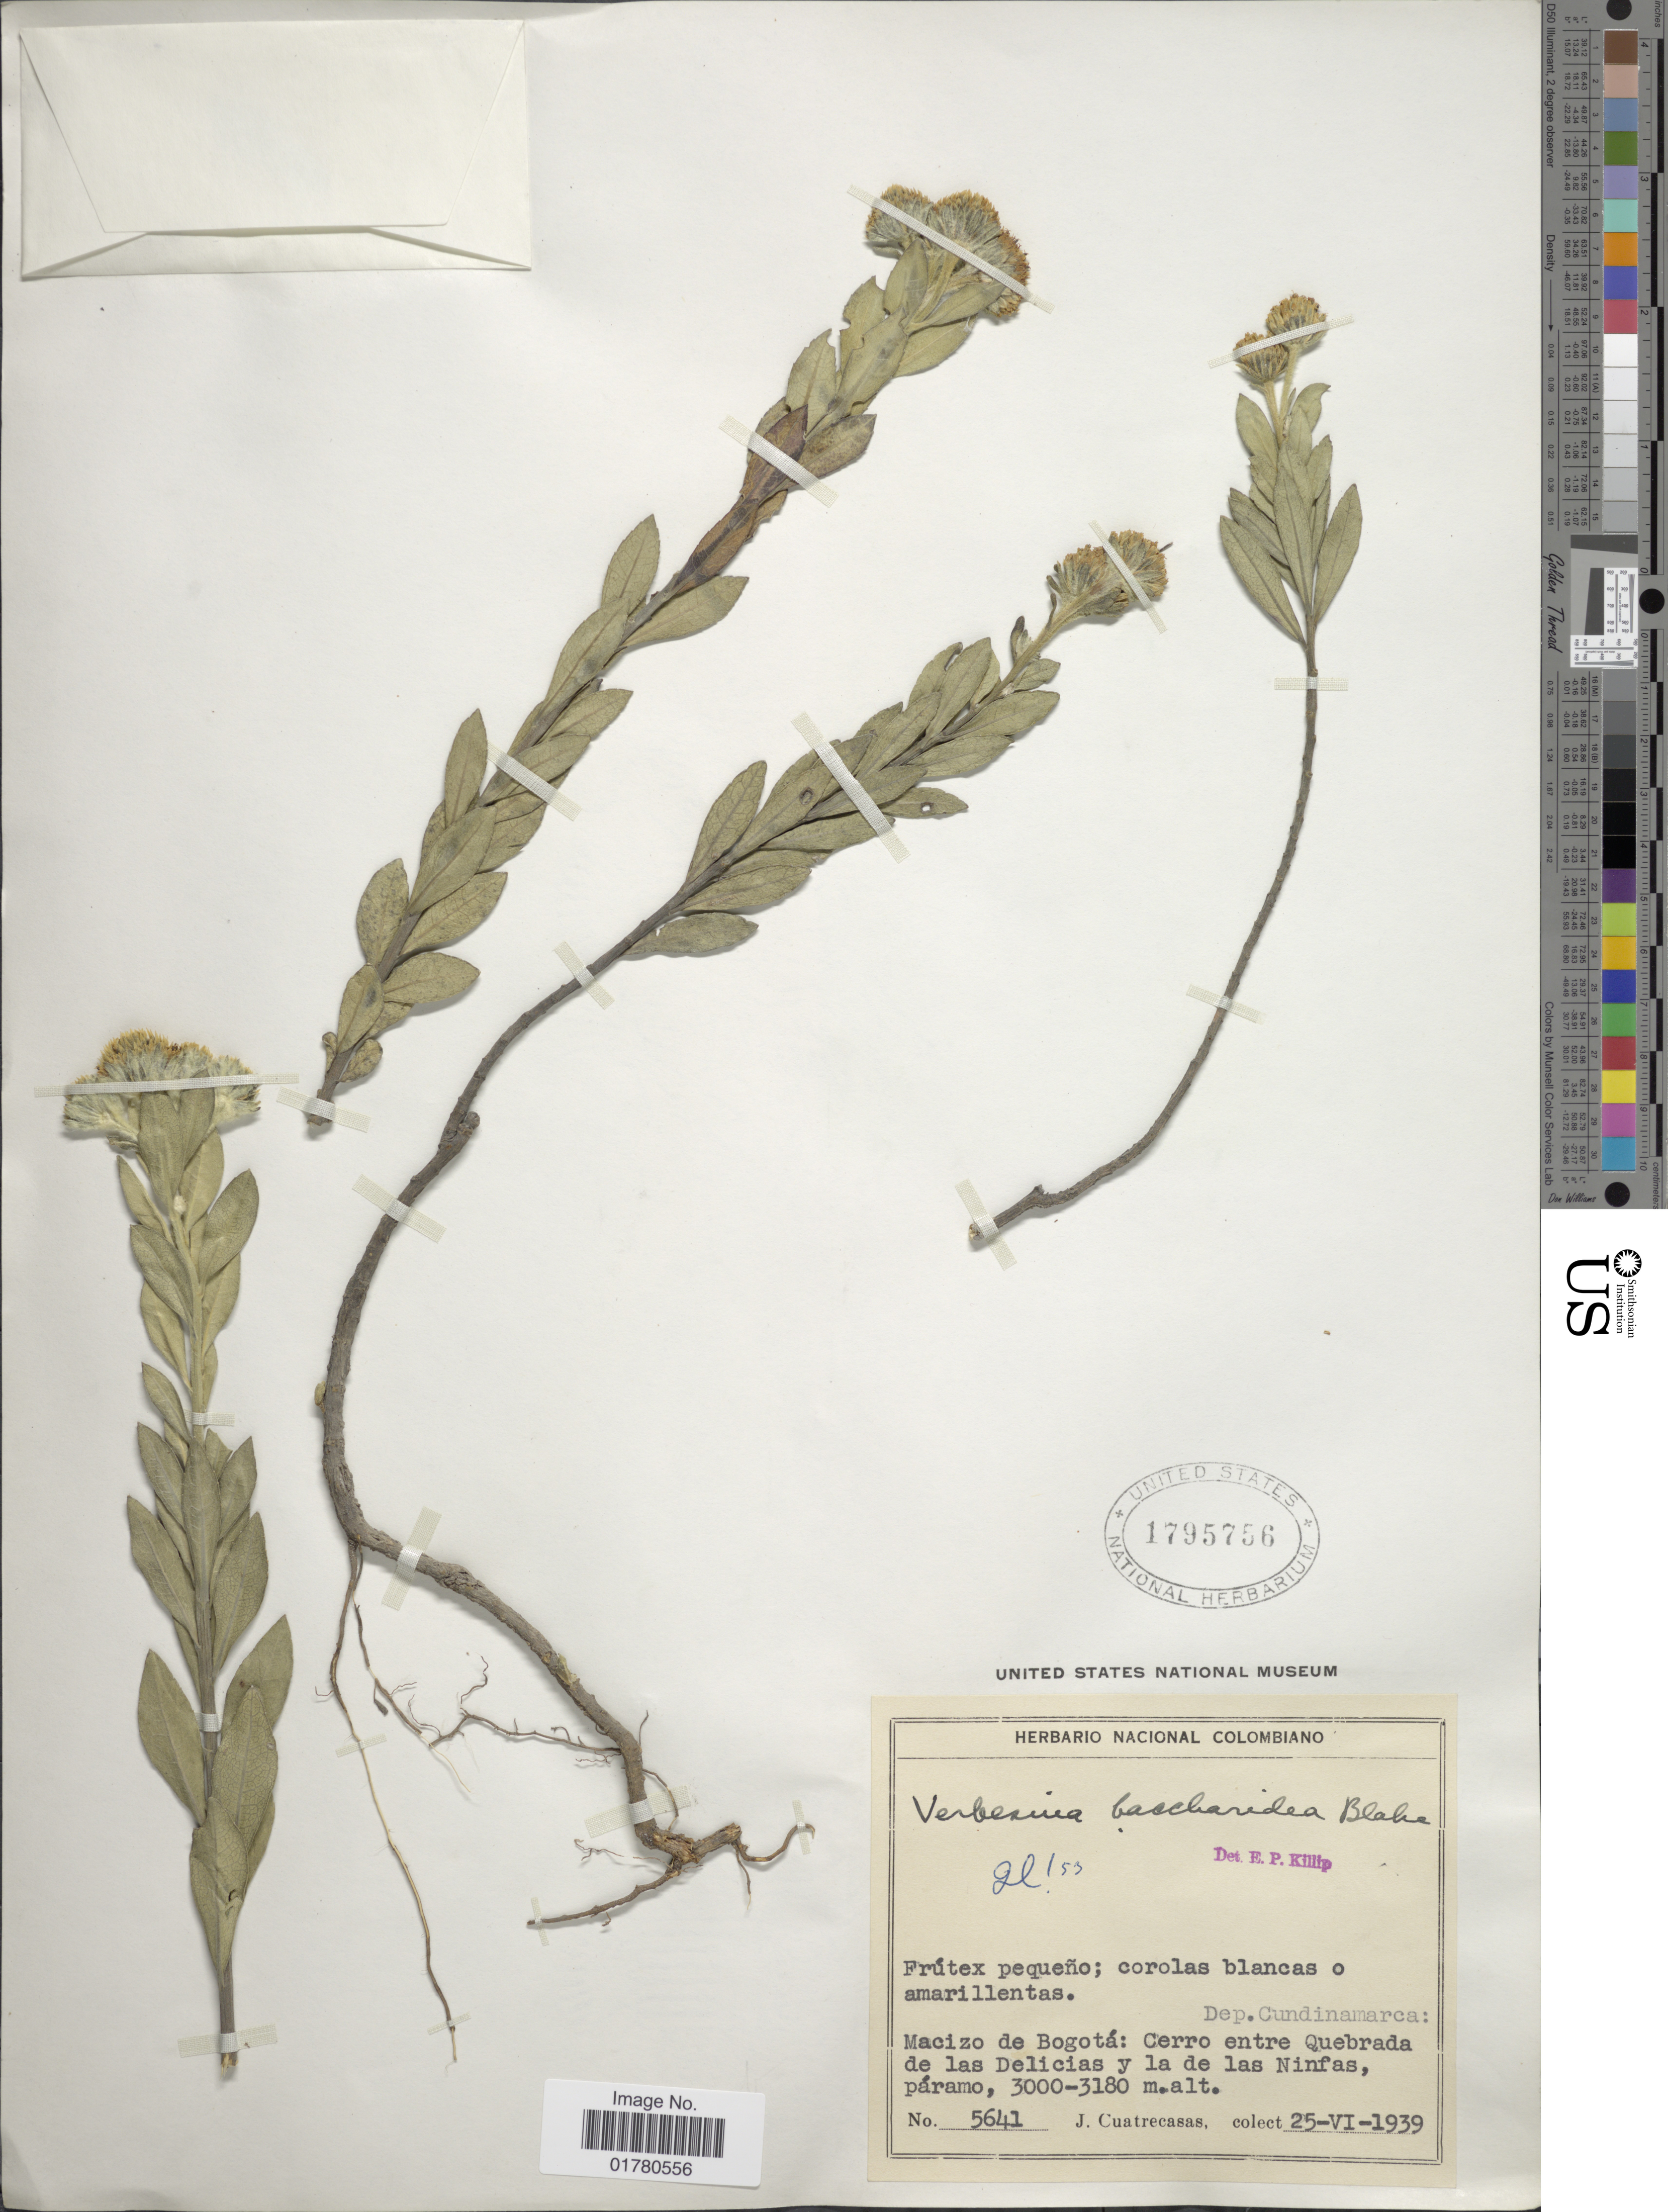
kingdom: Plantae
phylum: Tracheophyta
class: Magnoliopsida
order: Asterales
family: Asteraceae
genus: Verbesina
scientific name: Verbesina baccharides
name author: S.F. Blake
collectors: J. Cuatrecasas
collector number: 5641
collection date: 1939-06-25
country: Colombia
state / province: Cundinamarca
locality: Dep. Cundinamarca: Macizo de Bogotá: Cerro entre Quebrada de las Delicas y la de las Ninfas, páramo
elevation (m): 3000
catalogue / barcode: US 1795756